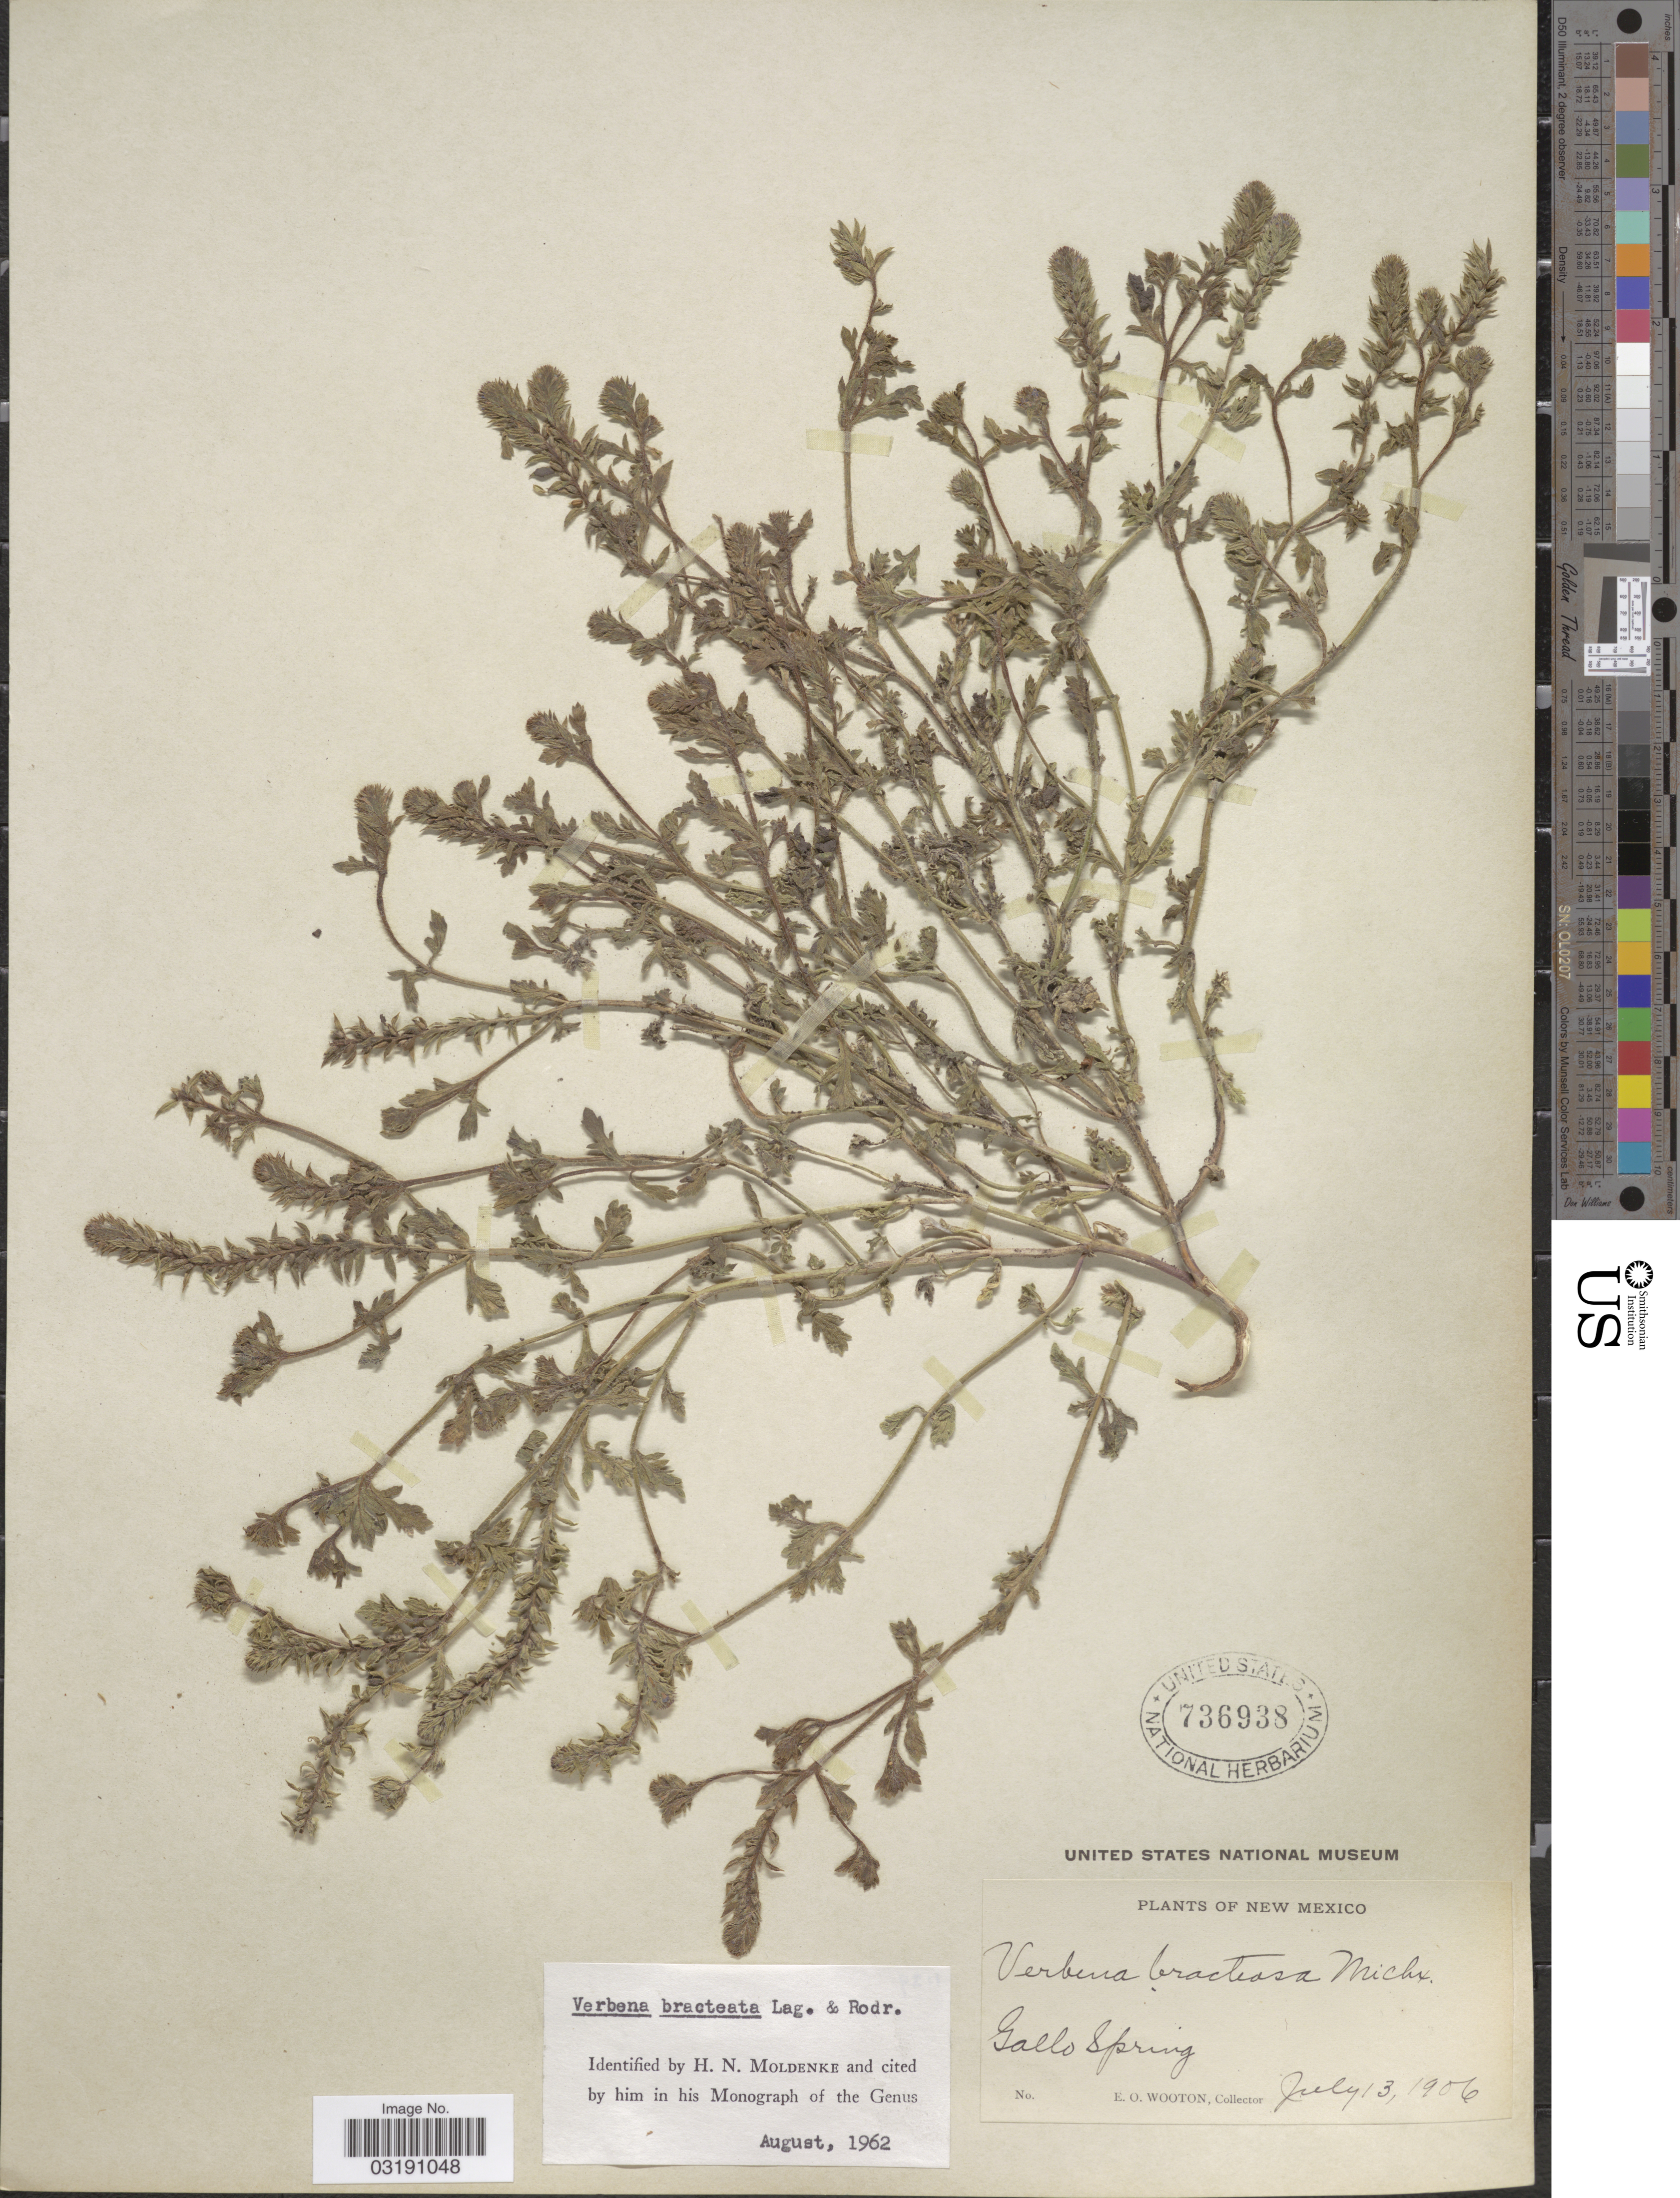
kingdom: Plantae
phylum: Tracheophyta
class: Magnoliopsida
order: Lamiales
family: Verbenaceae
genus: Verbena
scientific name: Verbena bracteata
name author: Cav. ex Lag. & Rodr.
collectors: E. O. Wooton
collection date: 1906-07-13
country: United States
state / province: New Mexico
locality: Gallo Spring.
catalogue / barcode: US 736938